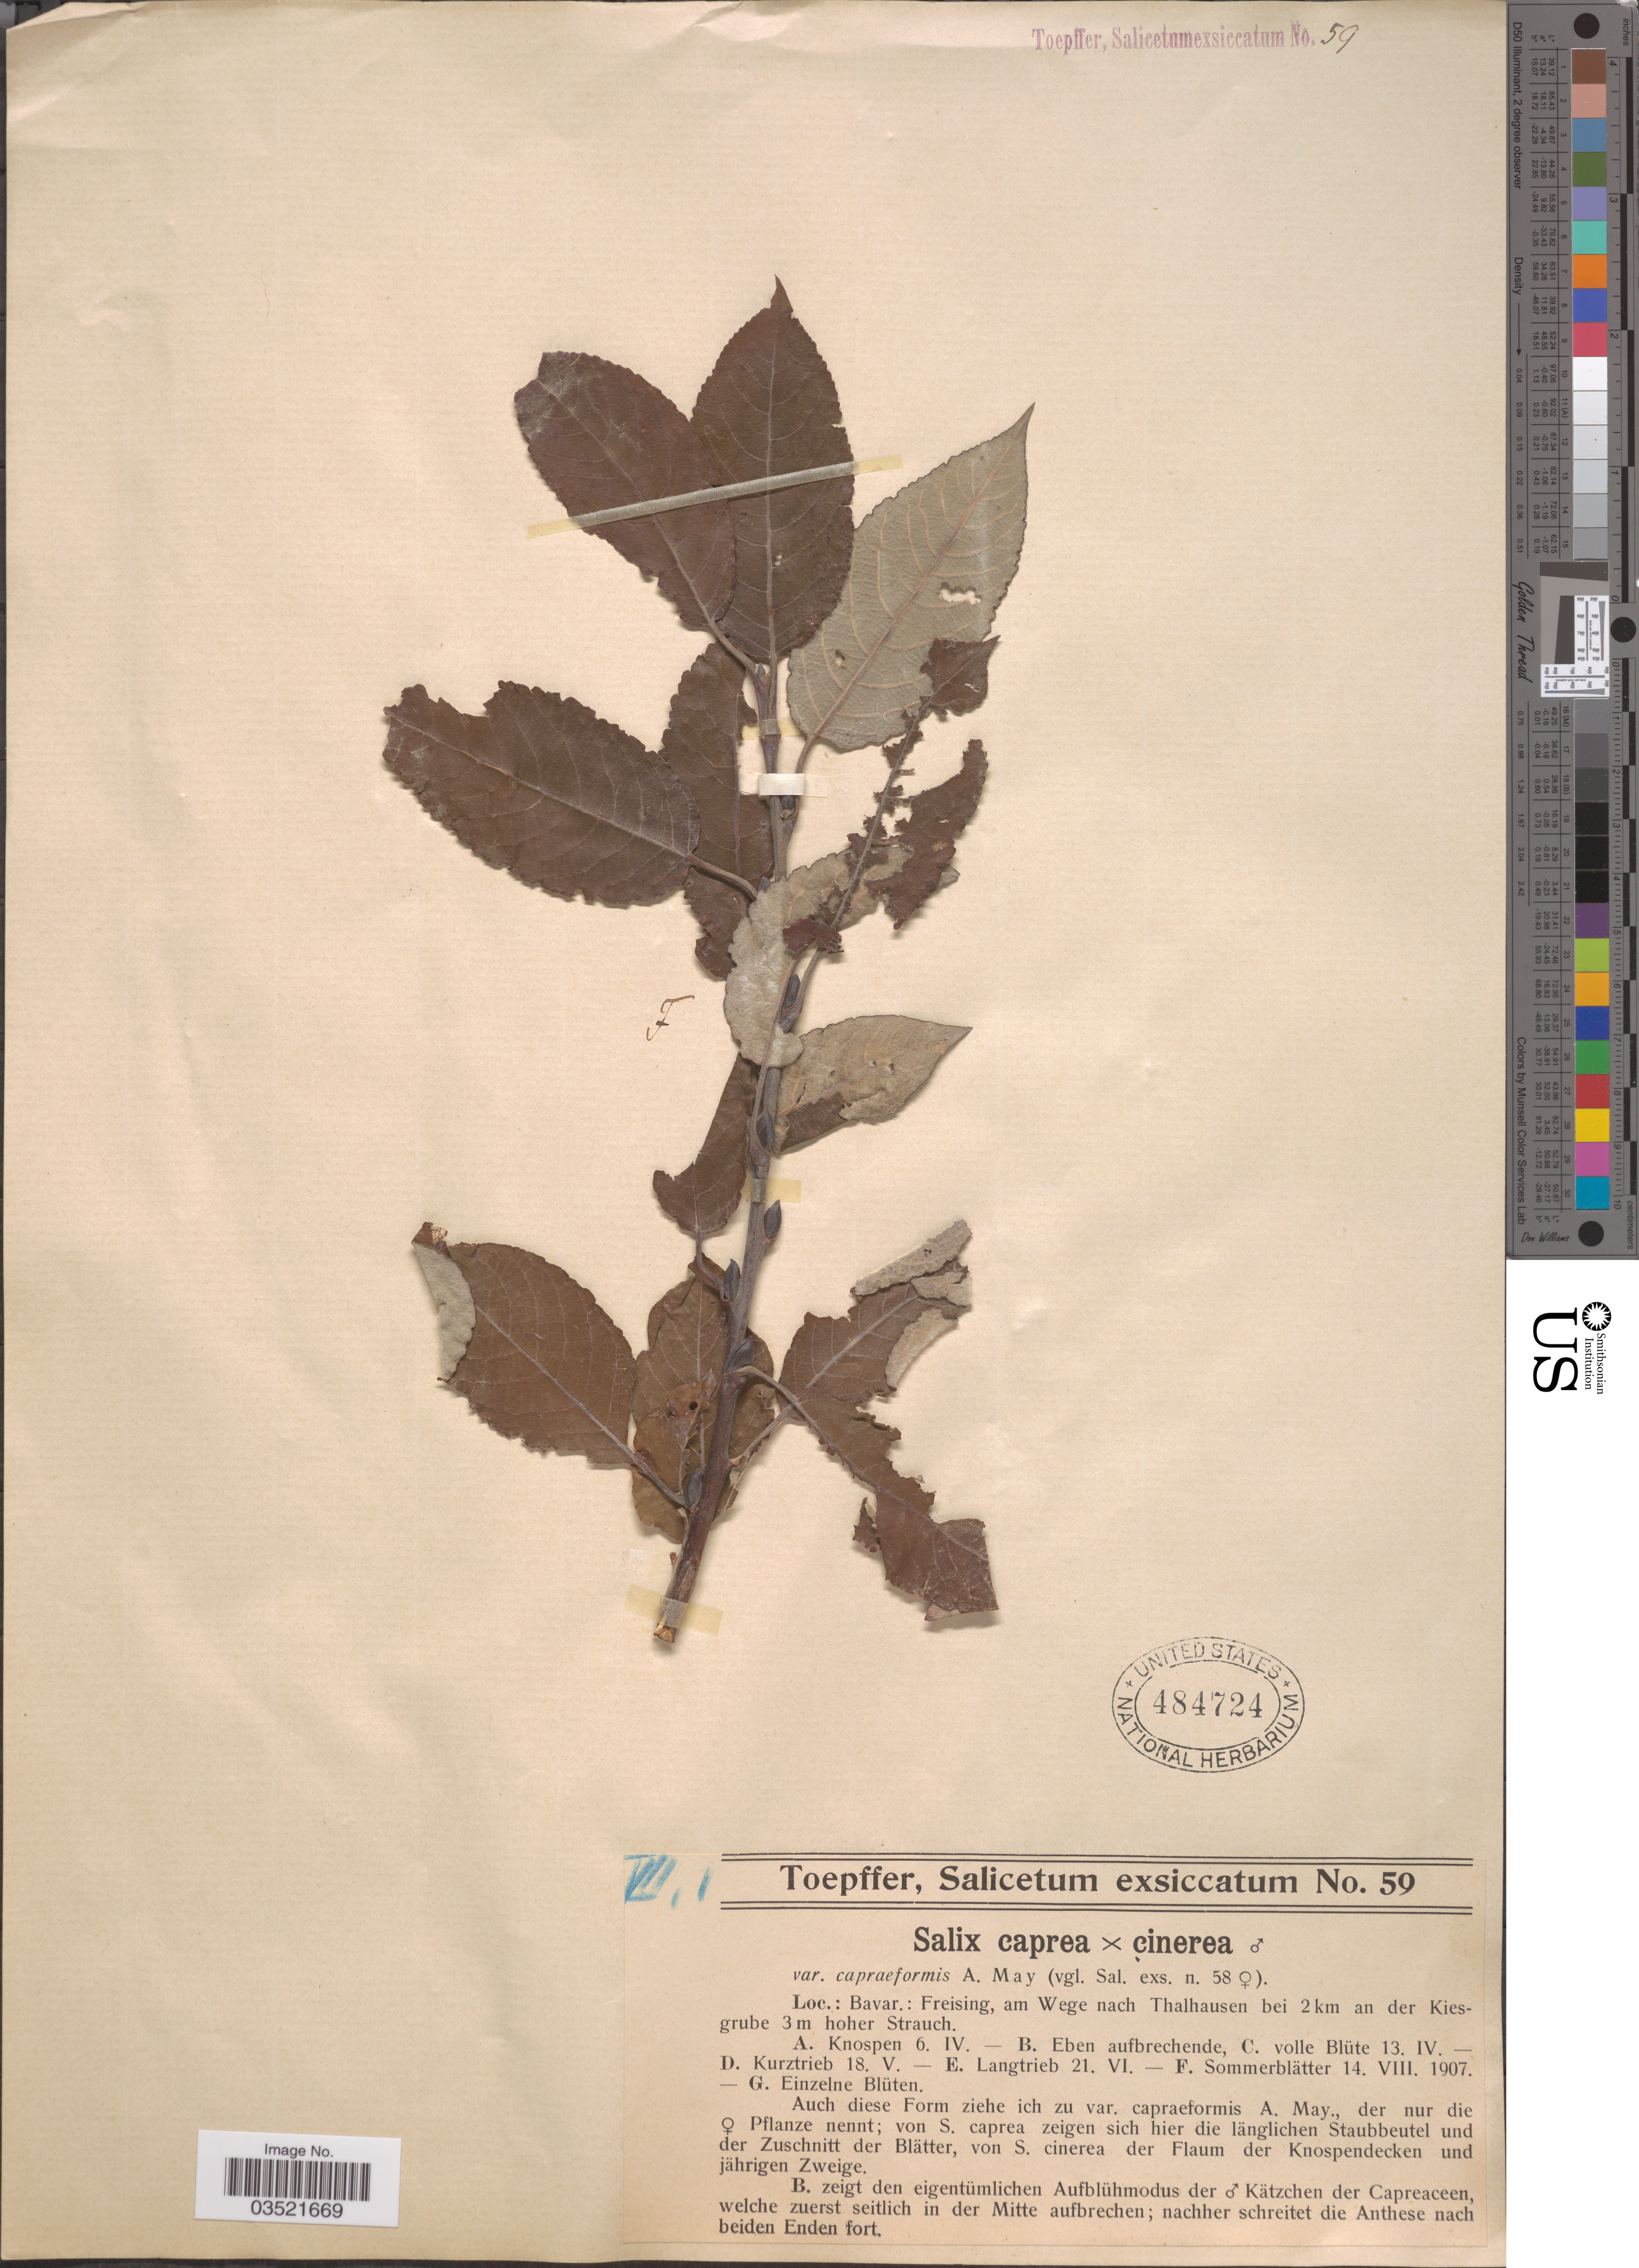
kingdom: Plantae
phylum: Tracheophyta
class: Magnoliopsida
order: Malpighiales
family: Salicaceae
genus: Salix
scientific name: Salix caprea x S. cinerea var. capraeformis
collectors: A. Toepffer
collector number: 59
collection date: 1907-04-06/1907-08-14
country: Germany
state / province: Bayern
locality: Bavar.: Freising, am Wege nach Thalhausen bei 2 km an der Kiesgrube 3 m hoher Strauch.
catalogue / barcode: US 484724